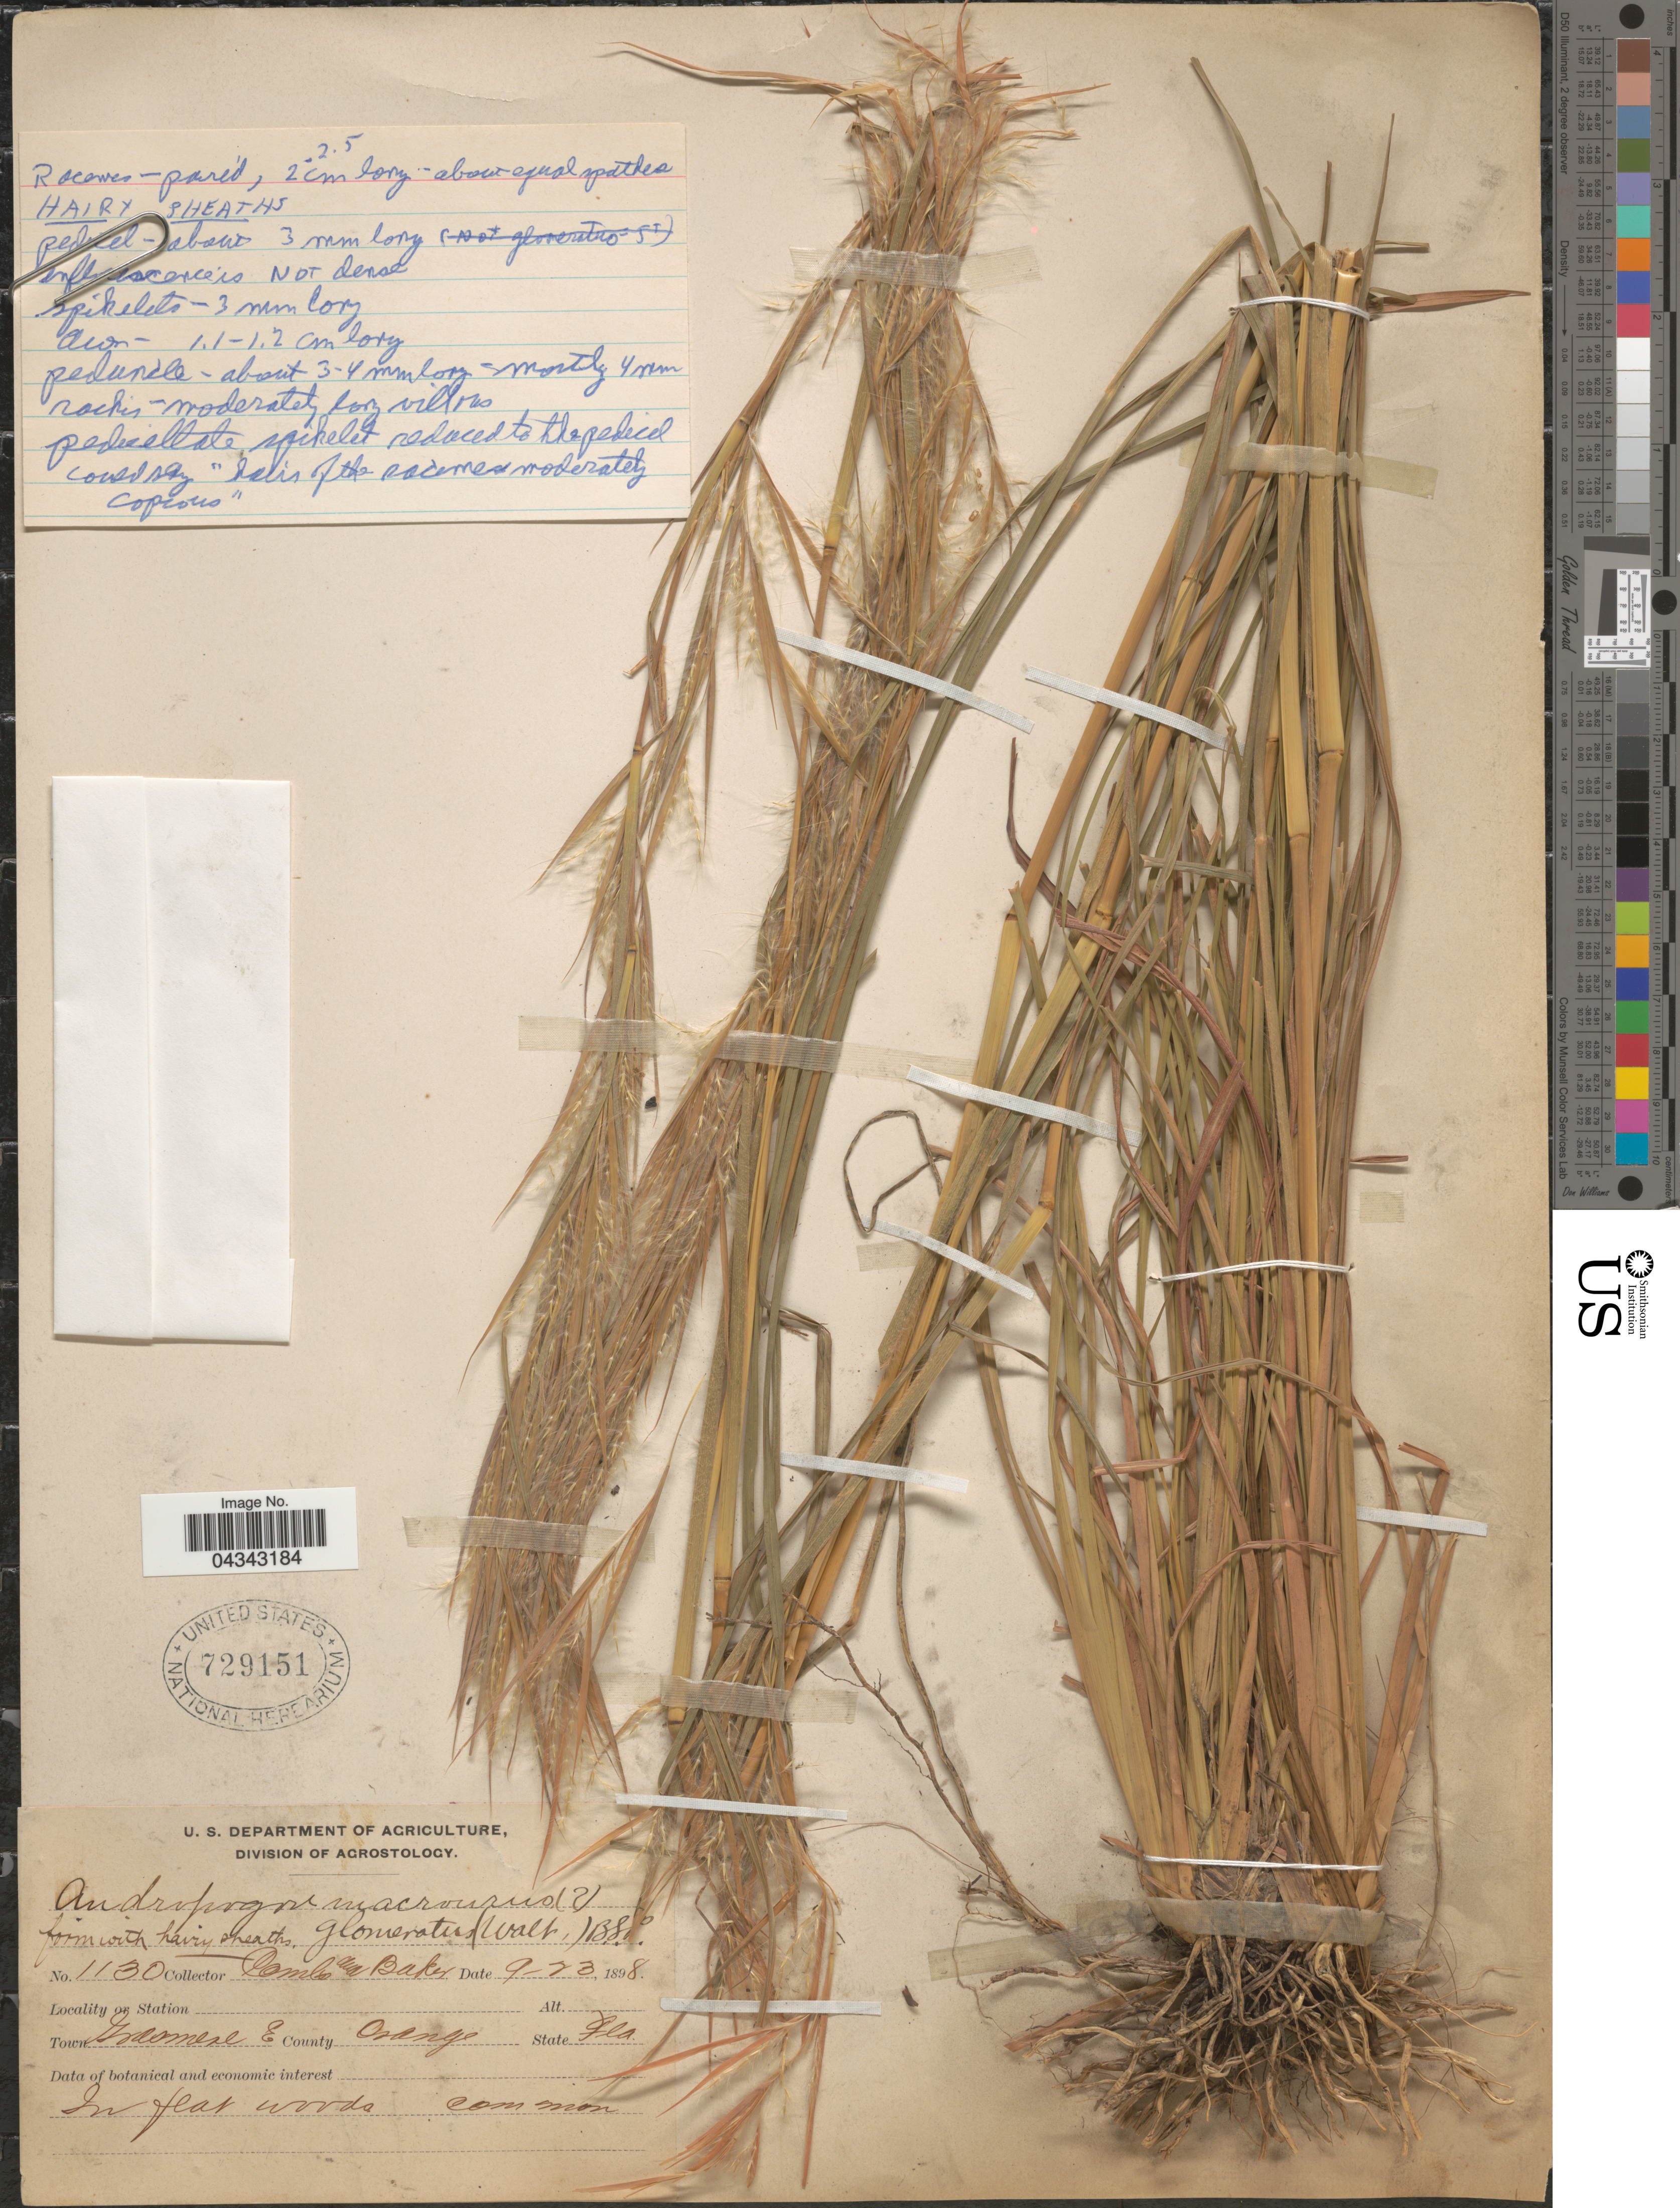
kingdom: Plantae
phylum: Tracheophyta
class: Liliopsida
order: Poales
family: Poaceae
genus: Andropogon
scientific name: Andropogon glomeratus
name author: (Walter) Britton, Stearns & Poggenb.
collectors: -. Combs & -- Baker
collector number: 1130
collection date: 1898-09-23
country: United States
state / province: Florida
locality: Town. Grasmere E. County Orange.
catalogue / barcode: US 729151